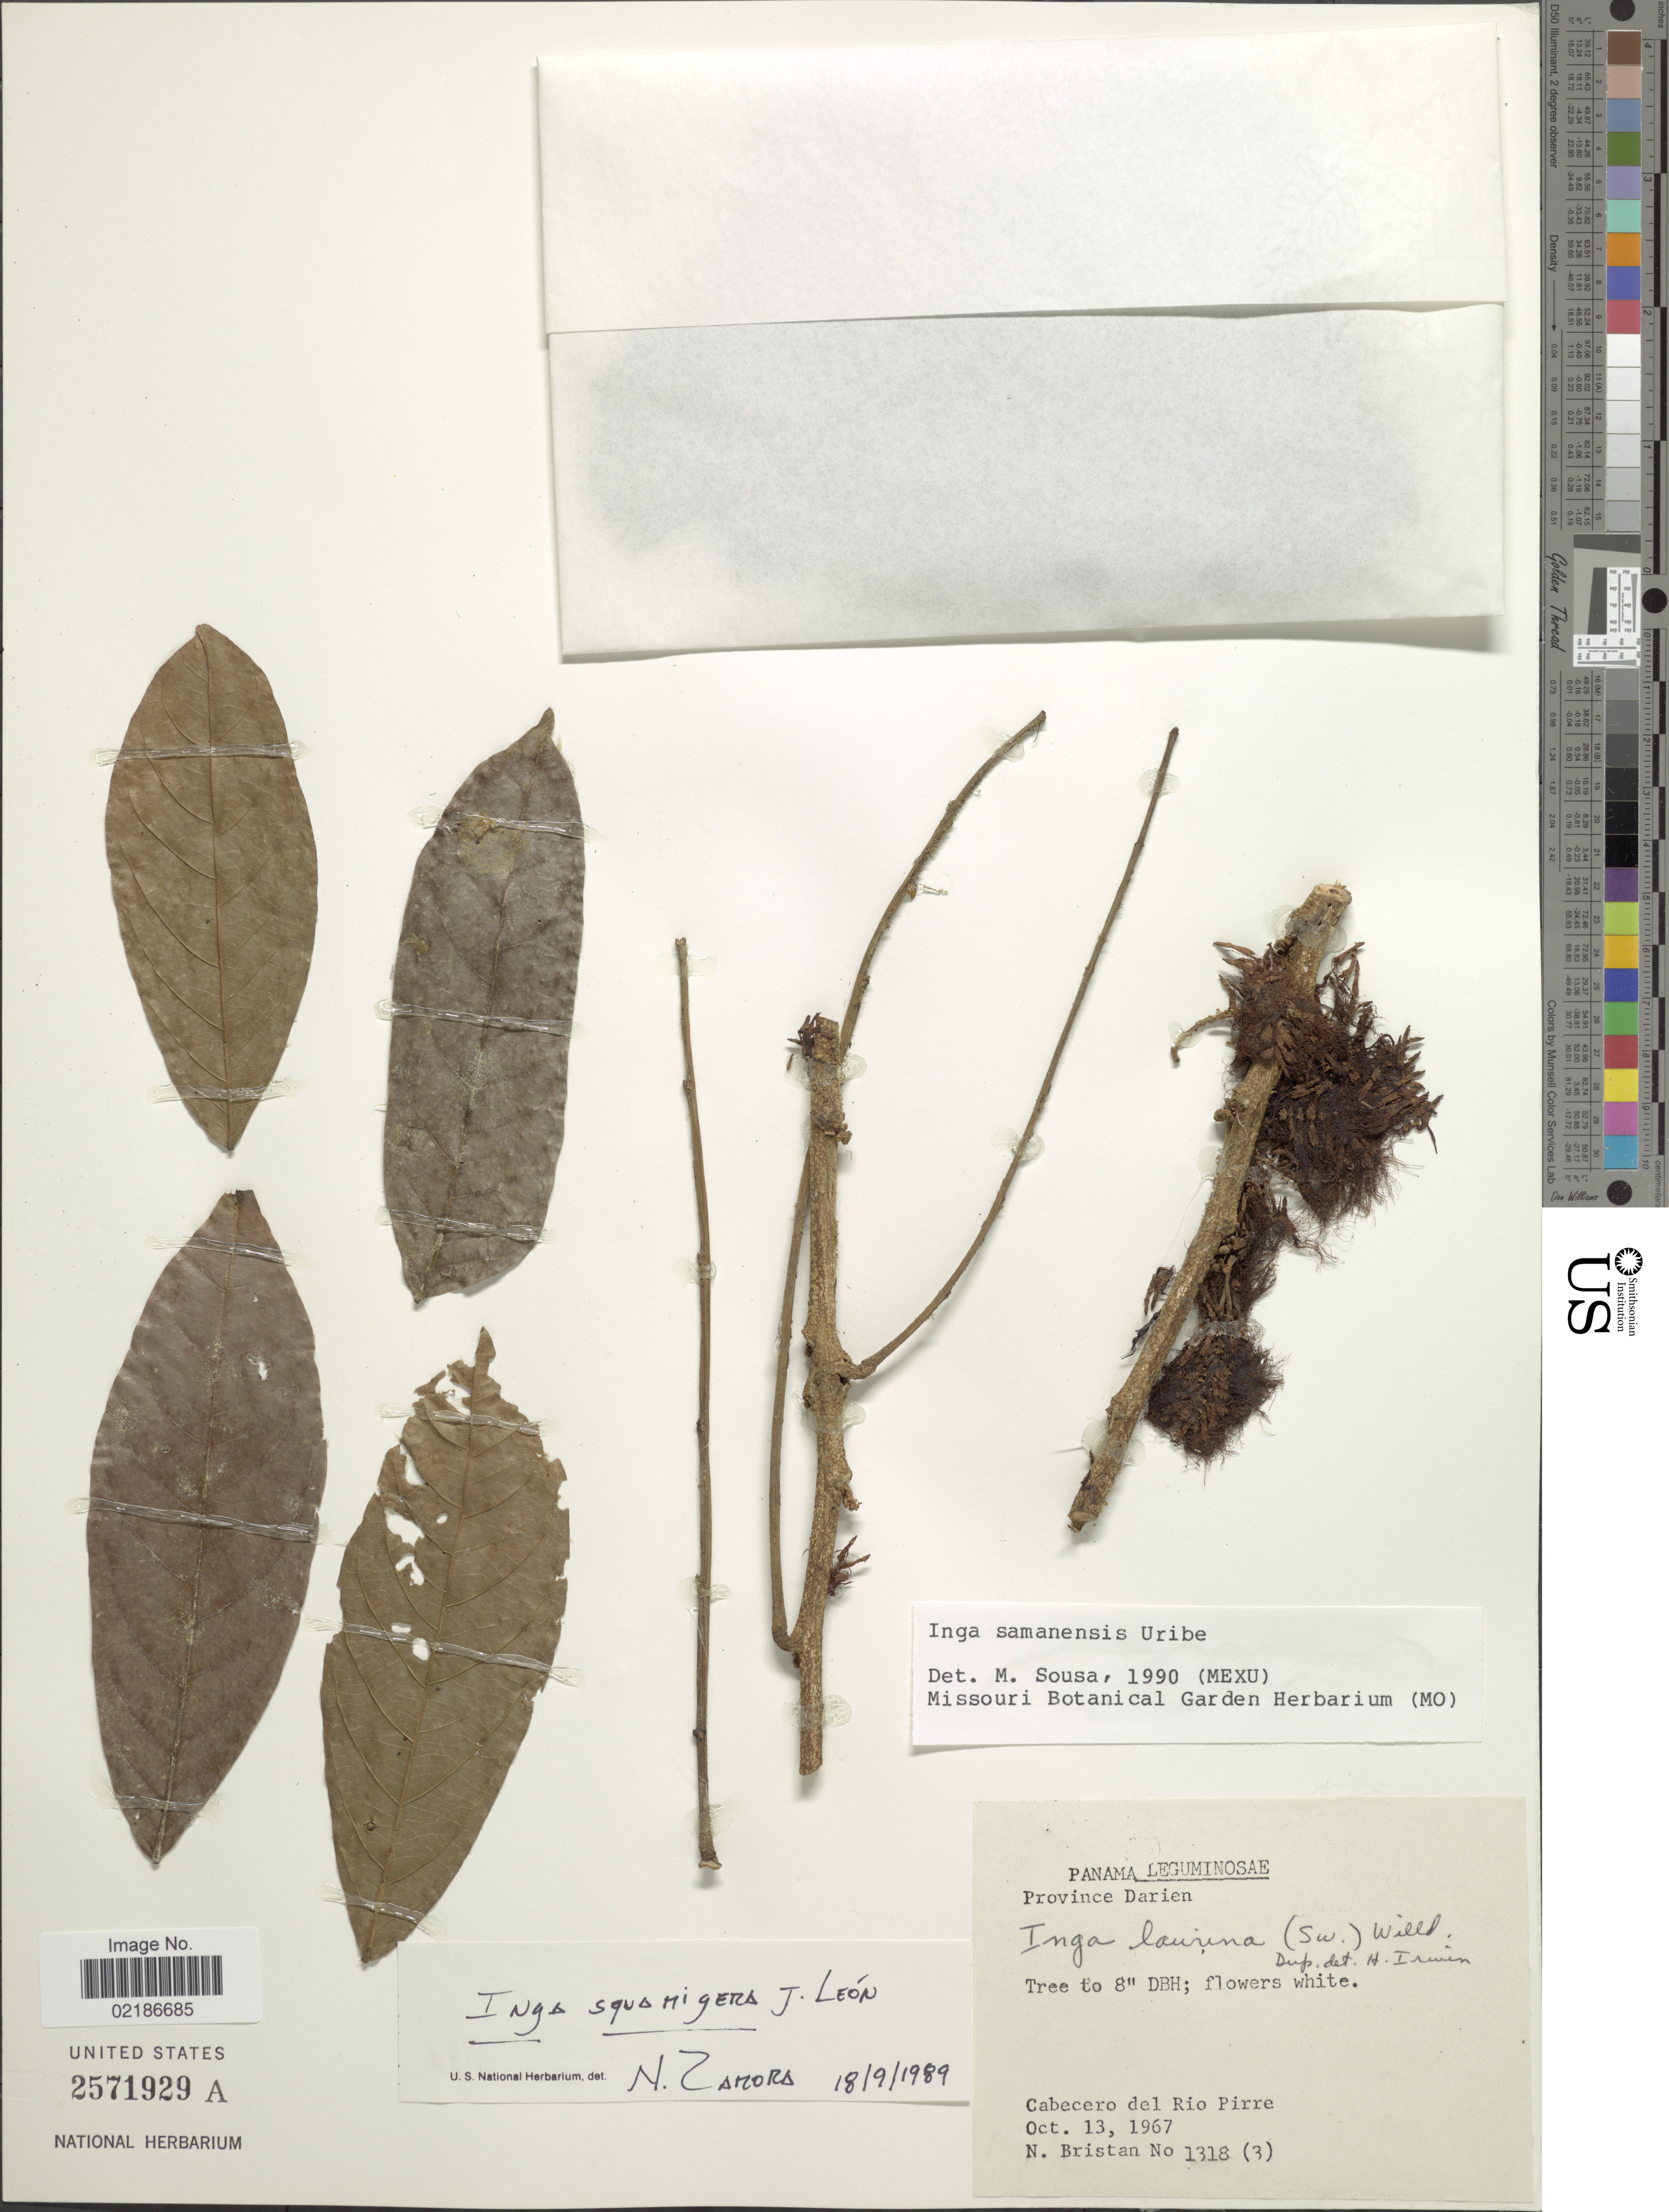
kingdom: Plantae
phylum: Tracheophyta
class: Magnoliopsida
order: Fabales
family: Fabaceae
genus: Inga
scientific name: Inga samanensis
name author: L. Uribe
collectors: N. Bristan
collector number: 1318/3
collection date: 1967-10-13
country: Panama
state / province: Darién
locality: Cabecero del Rio Pirre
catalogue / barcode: US 2571929A